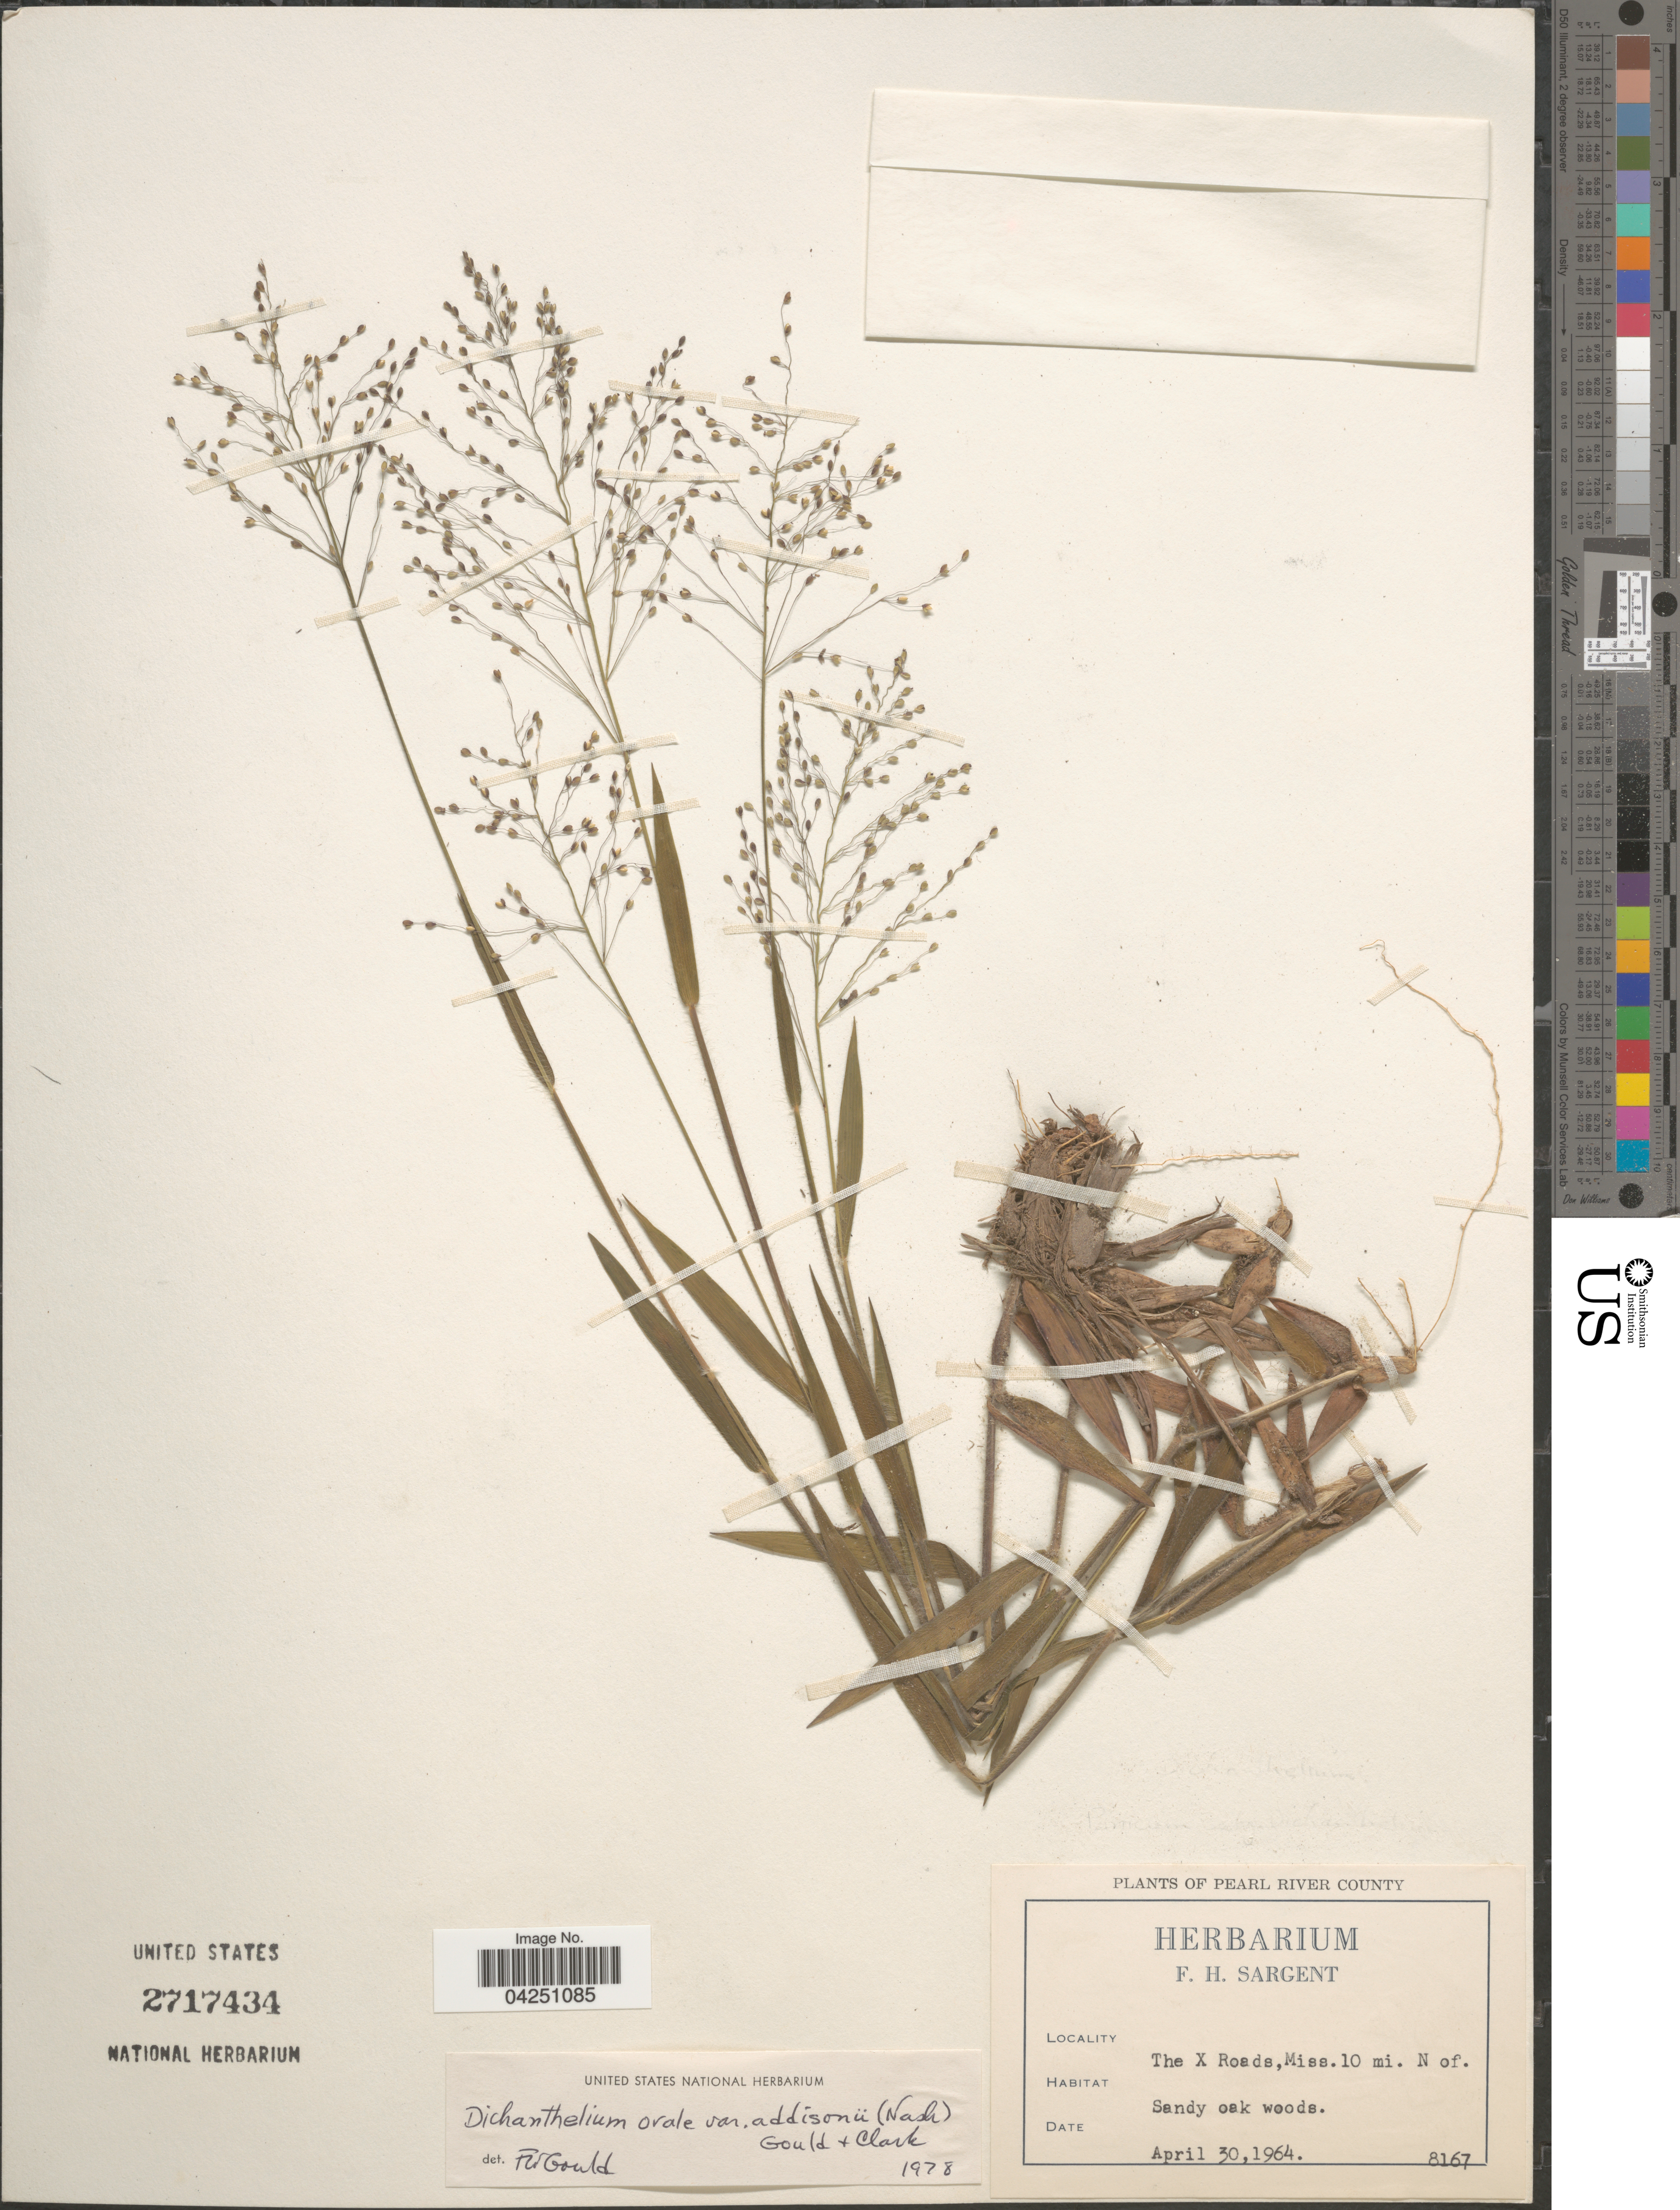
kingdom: Plantae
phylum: Tracheophyta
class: Liliopsida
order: Poales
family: Poaceae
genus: Dichanthelium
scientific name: Dichanthelium acuminatum var. acuminatum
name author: (Sw.) Gould & C.A. Clark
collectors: Ex herb. F. H. Sargent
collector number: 8167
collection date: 1964-04-30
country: United States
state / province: Mississippi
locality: Pearl River County. The [Foreign script] Roads, 10 mi. N of. Sandy oak woods.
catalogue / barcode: US 2717434